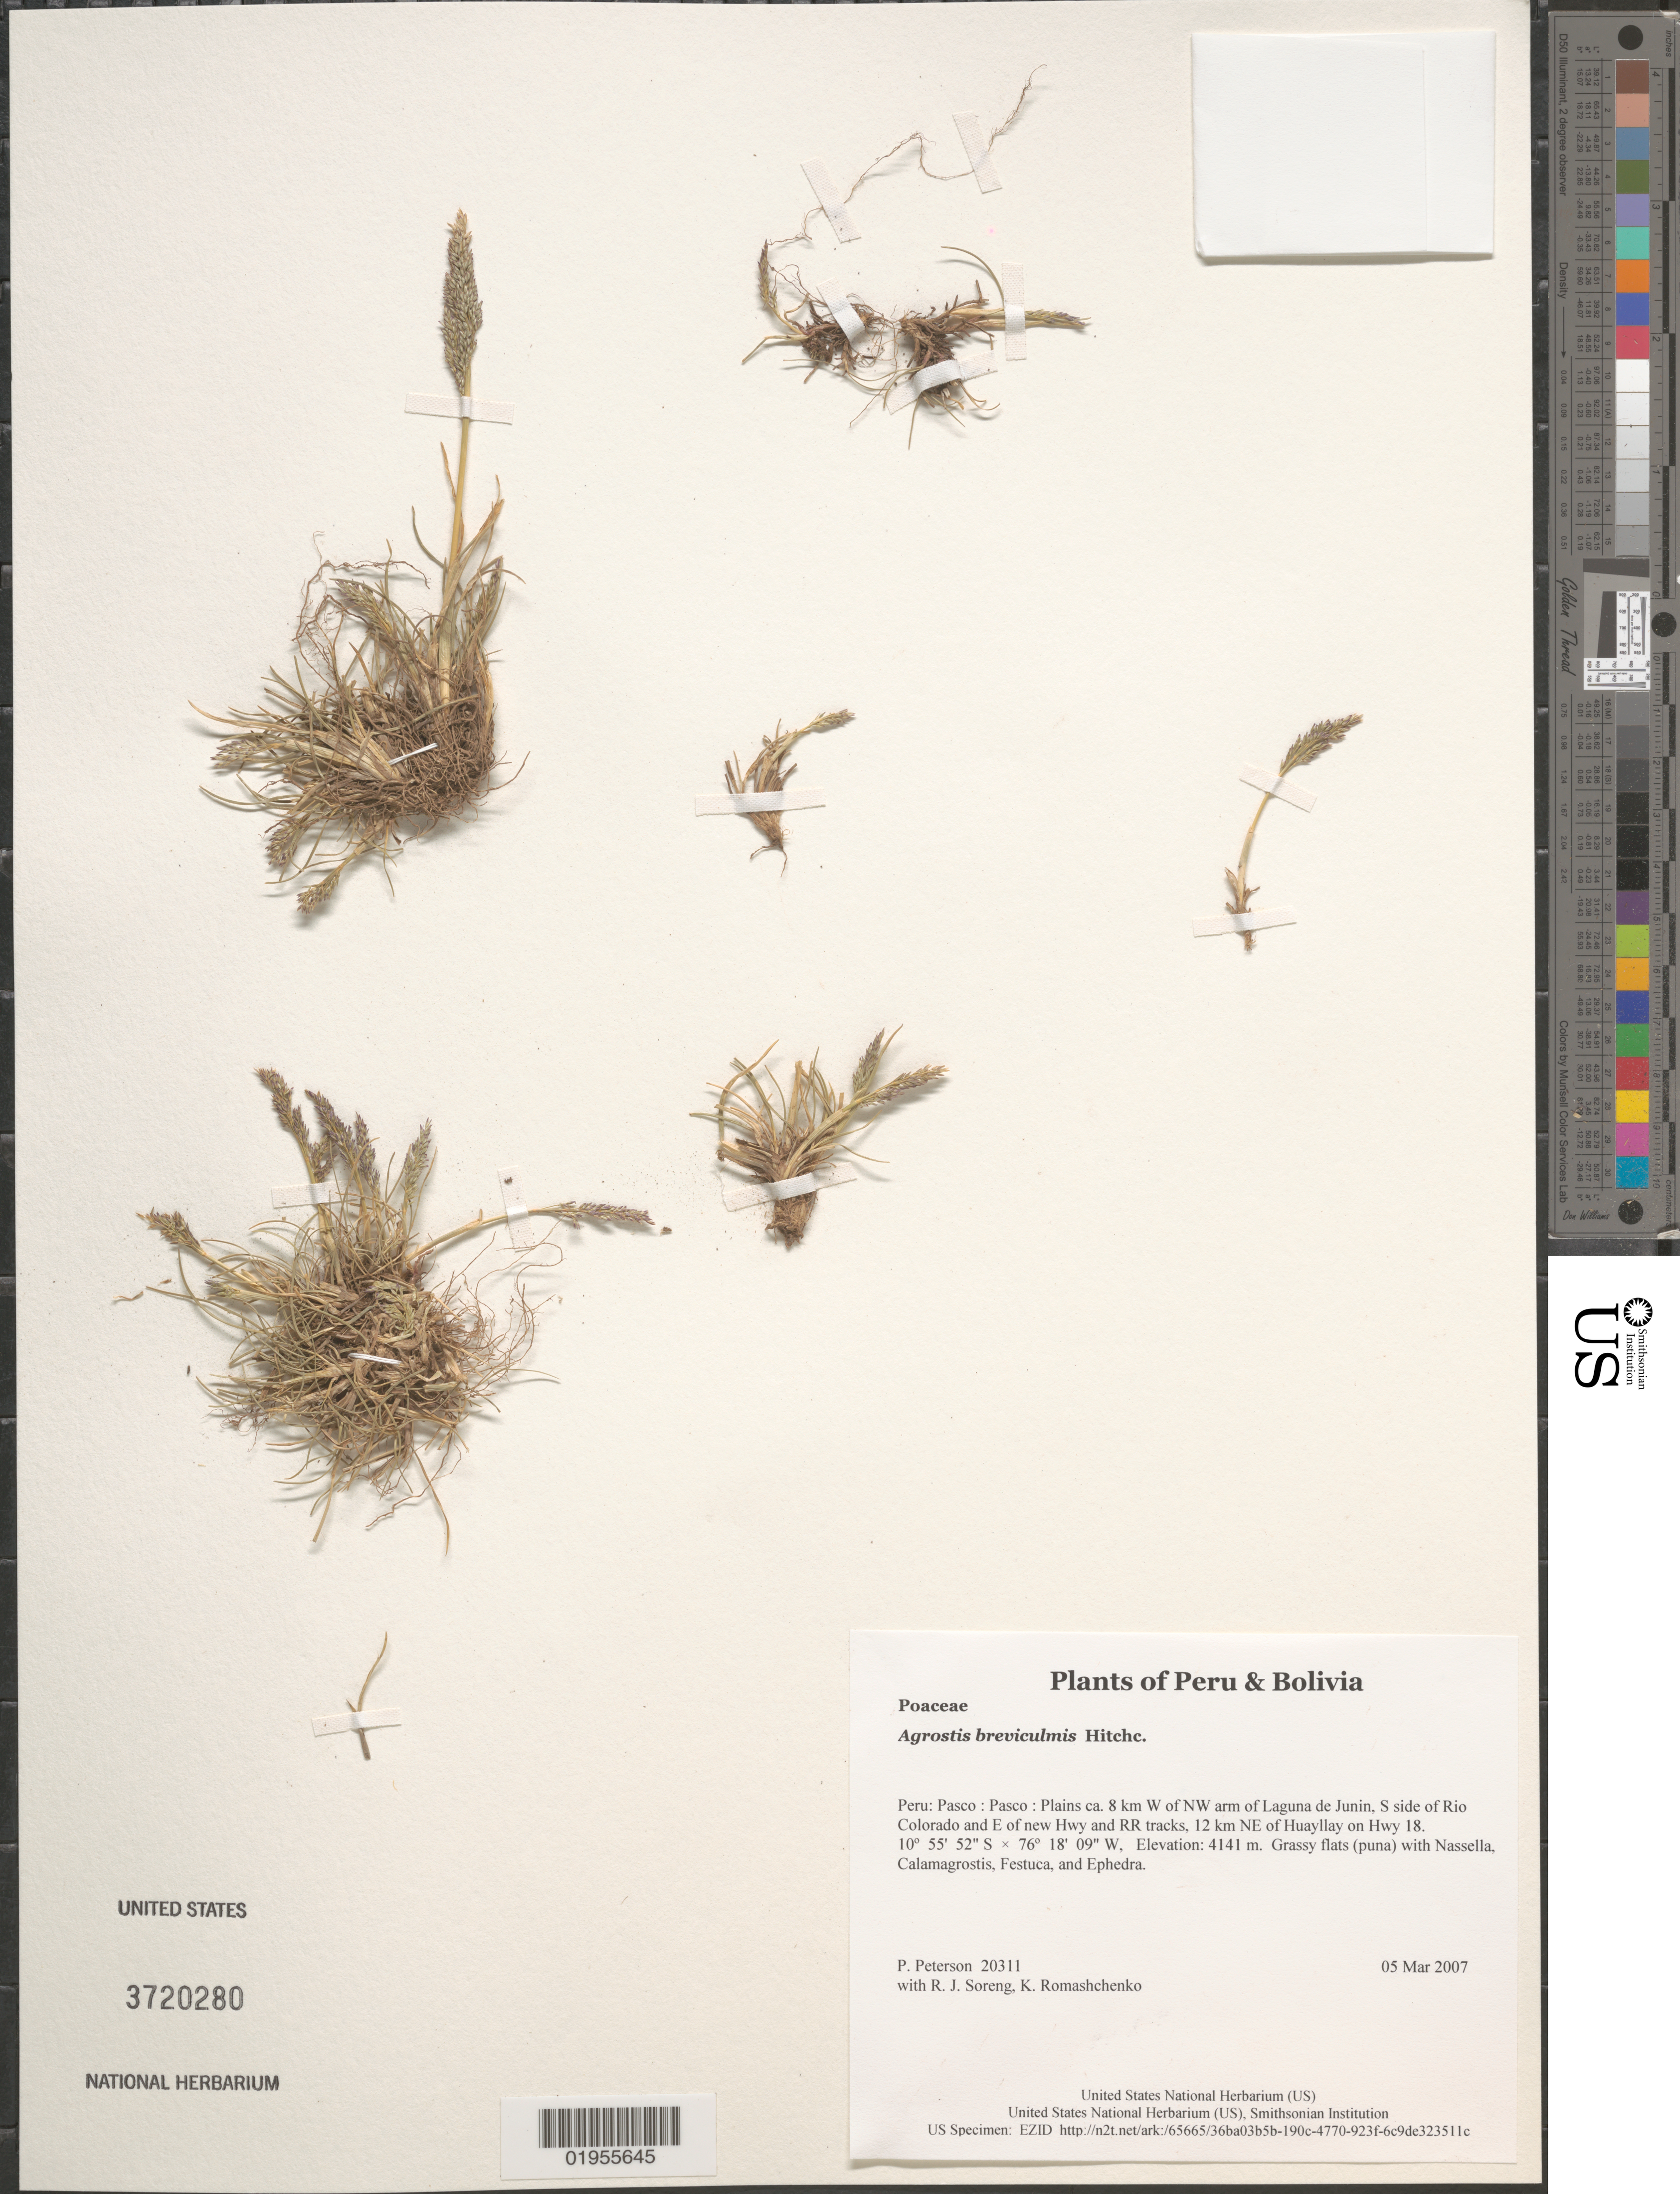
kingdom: Plantae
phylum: Tracheophyta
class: Liliopsida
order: Poales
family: Poaceae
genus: Agrostis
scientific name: Agrostis breviculmis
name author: Hitchc.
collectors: P. M. Peterson, R. J. Soreng & K. Romashchenko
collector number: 20311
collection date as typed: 05 Mar 2007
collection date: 2007-03-05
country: Peru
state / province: Pasco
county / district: Pasco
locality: Plains ca. 8 km W of NW arm of Laguna de Junin, S side of Rio Colorado and E of new Hwy and RR tracks, 12 km NE of Huayllay on Hwy 18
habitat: Grassy flats (puna) with Nassella, Calamagrostis, Festuca, and Ephedra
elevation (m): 4141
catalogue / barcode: US 3720280